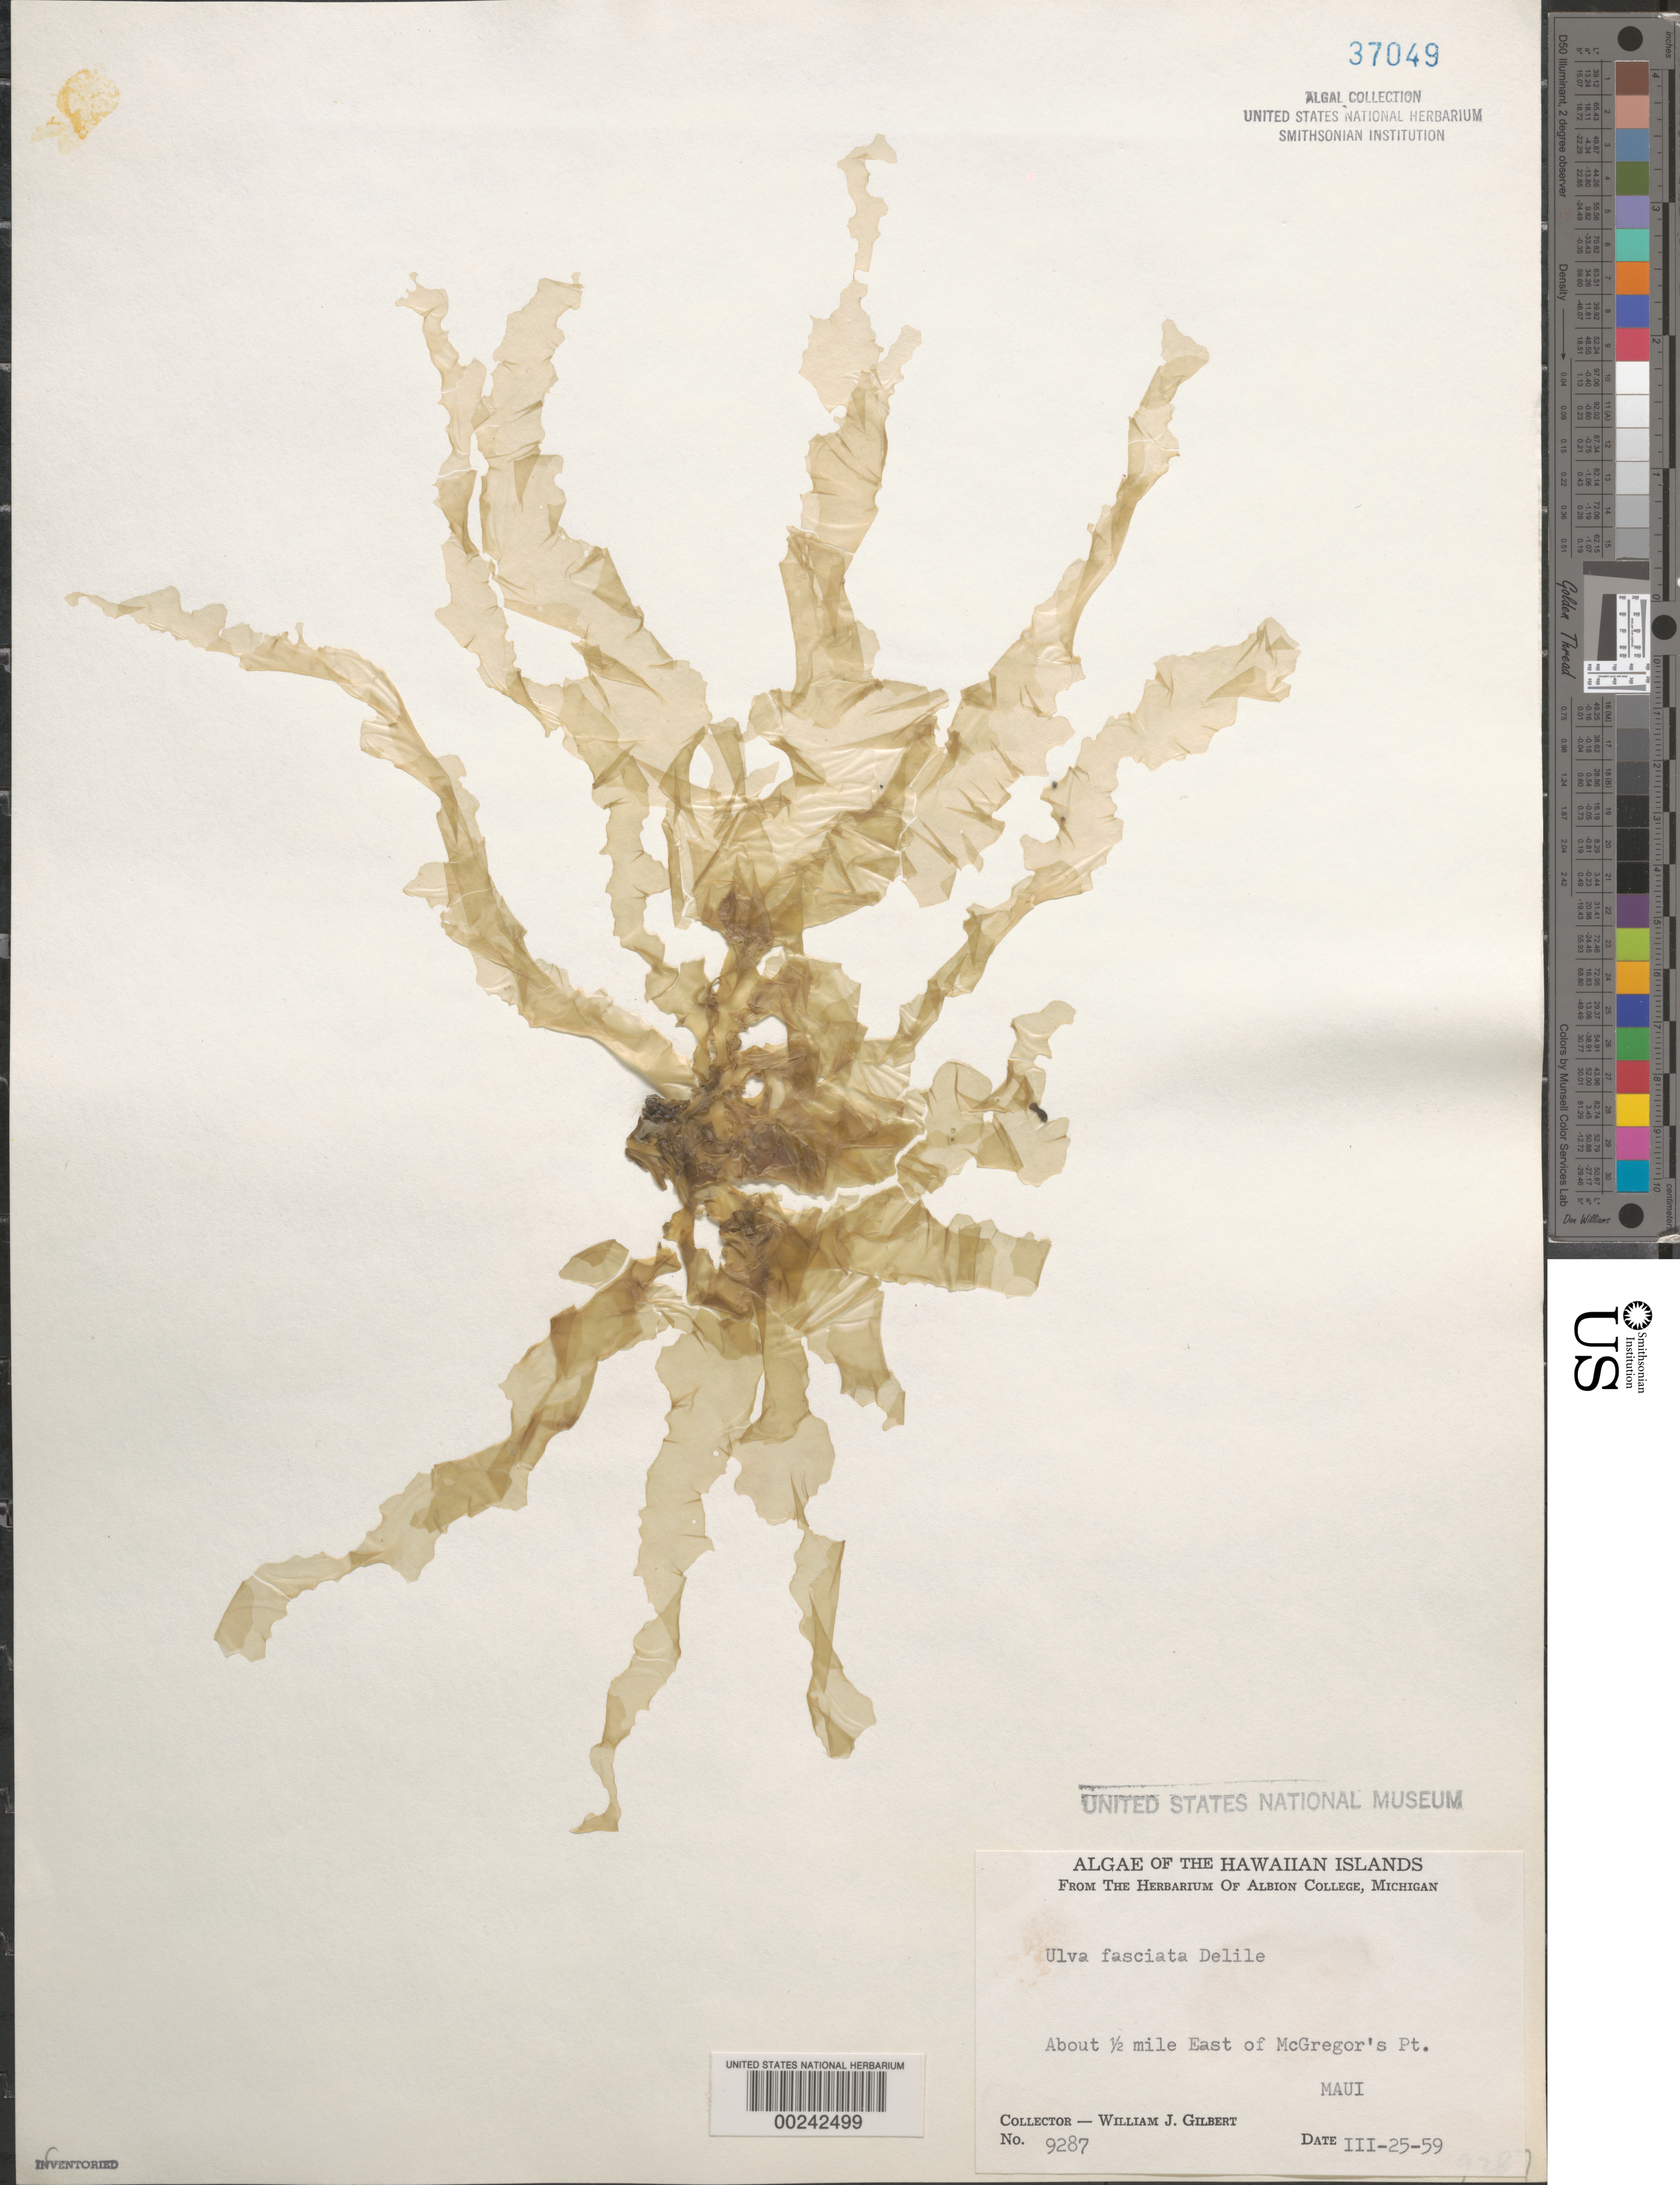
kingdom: Plantae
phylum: Chlorophyta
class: Ulvophyceae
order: Ulvales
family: Ulvaceae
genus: Ulva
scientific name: Ulva lactuca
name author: L.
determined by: Algae name updating Project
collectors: W. J. Gilbert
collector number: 9287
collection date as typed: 25 Mar 1959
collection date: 1959-03-25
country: United States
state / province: Hawaii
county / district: Maui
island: Maui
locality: Ca. 0.5 mile east of McGregor's Point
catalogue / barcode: US 37049